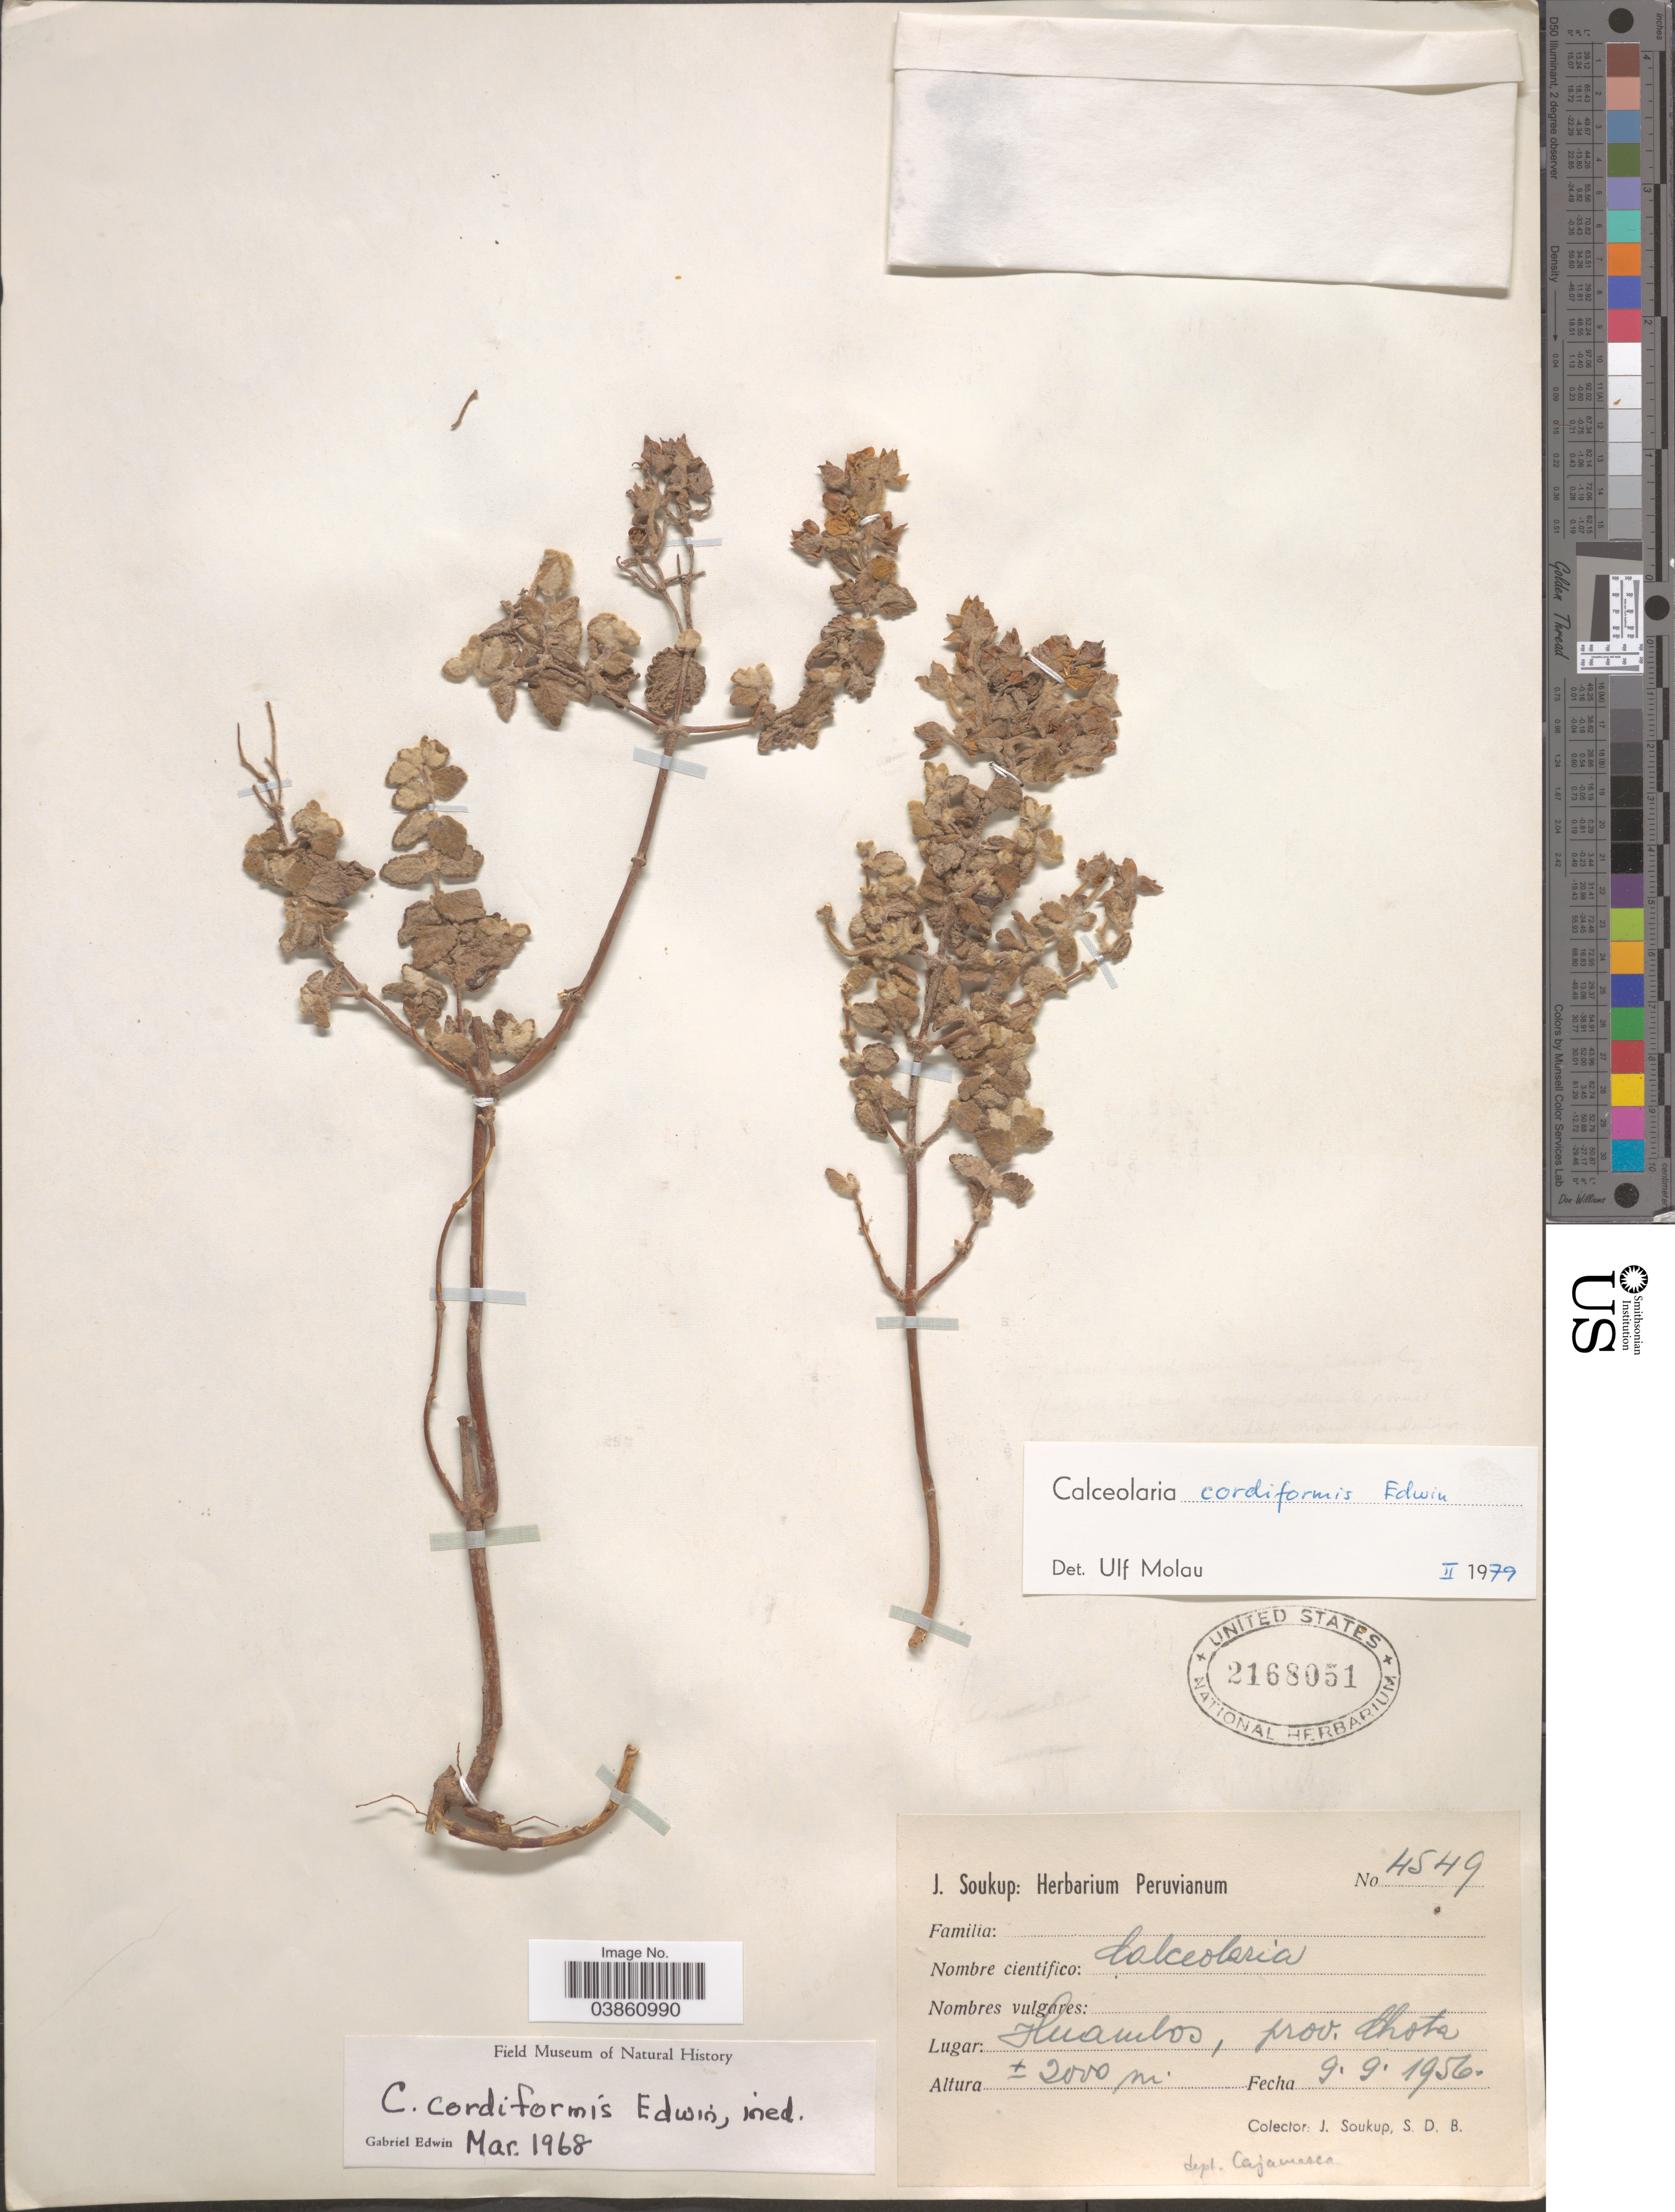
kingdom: Plantae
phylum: Tracheophyta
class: Magnoliopsida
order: Lamiales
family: Calceolariaceae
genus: Calceolaria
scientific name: Calceolaria cordiformis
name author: Edwin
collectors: J. Soukup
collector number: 4549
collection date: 1956-09-09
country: Peru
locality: Huambos, prov. Chota.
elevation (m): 2000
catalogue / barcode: US 2168051